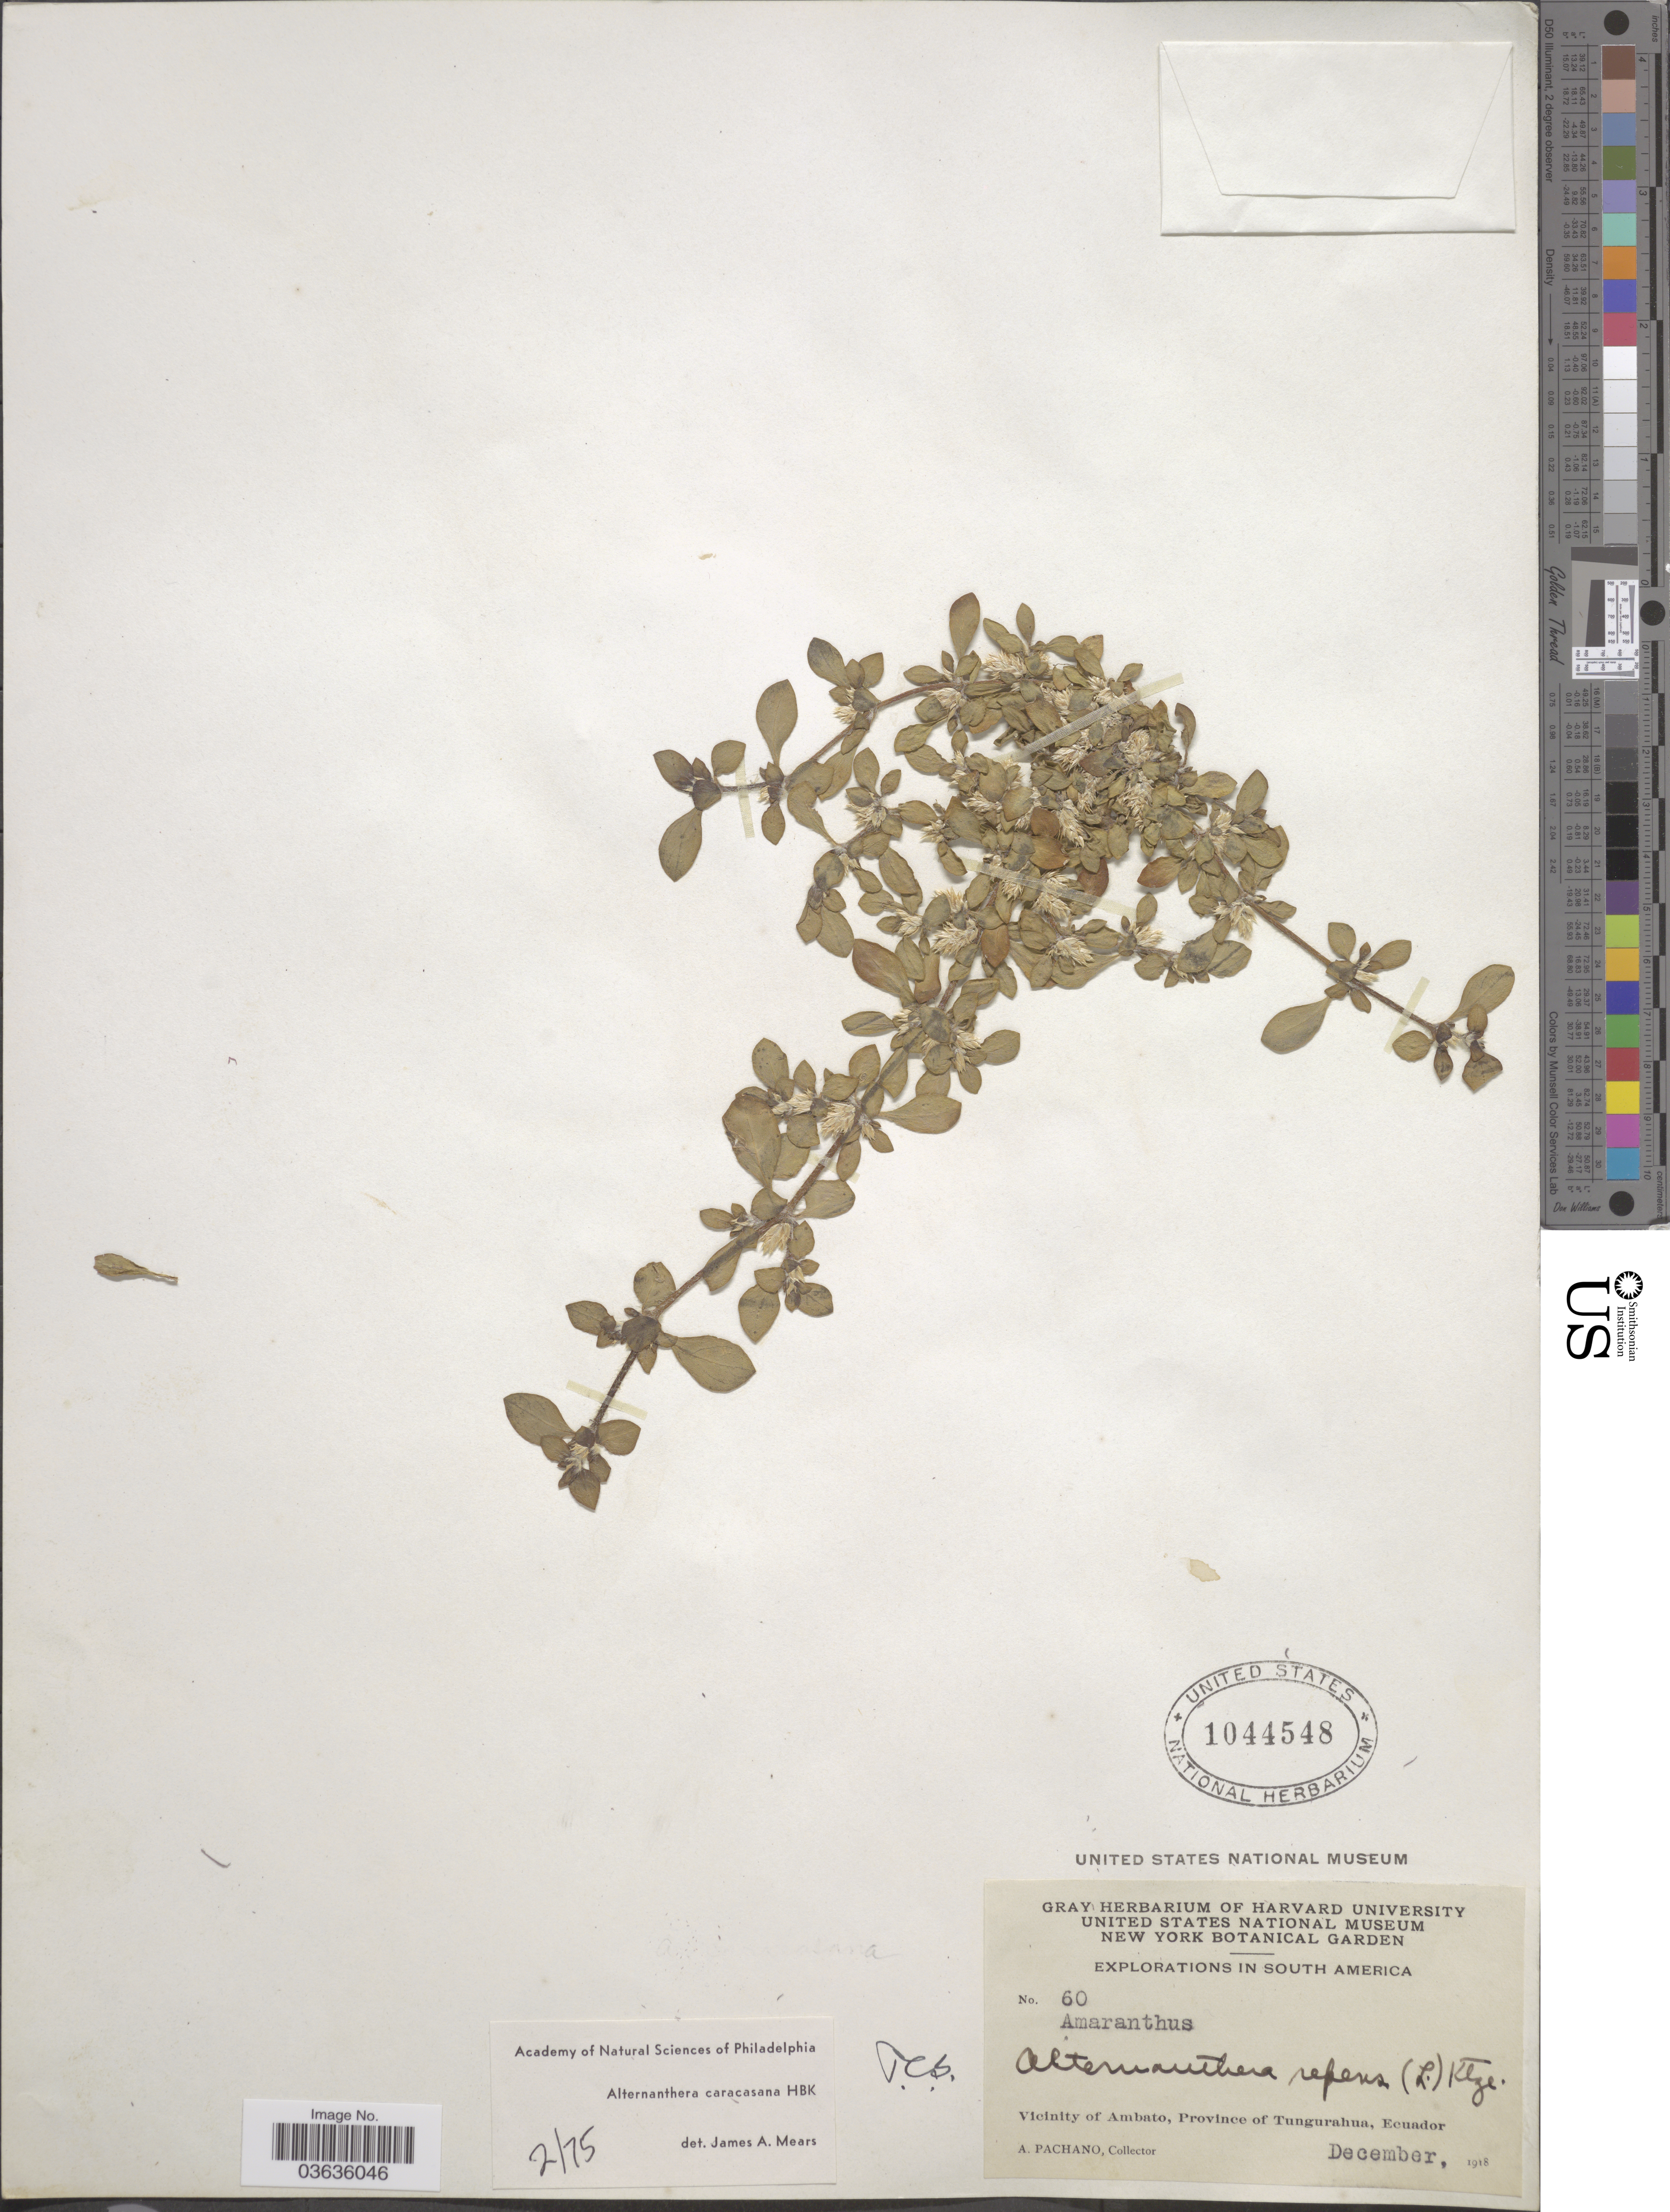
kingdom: Plantae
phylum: Tracheophyta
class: Magnoliopsida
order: Caryophyllales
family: Amaranthaceae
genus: Alternanthera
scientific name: Alternanthera caracasana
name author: Kunth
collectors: A. Pachano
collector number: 60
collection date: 1918-12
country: Ecuador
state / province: Tungurahua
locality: Vicinity of Ambato, Province of Tungurahua.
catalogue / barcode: US 1044548